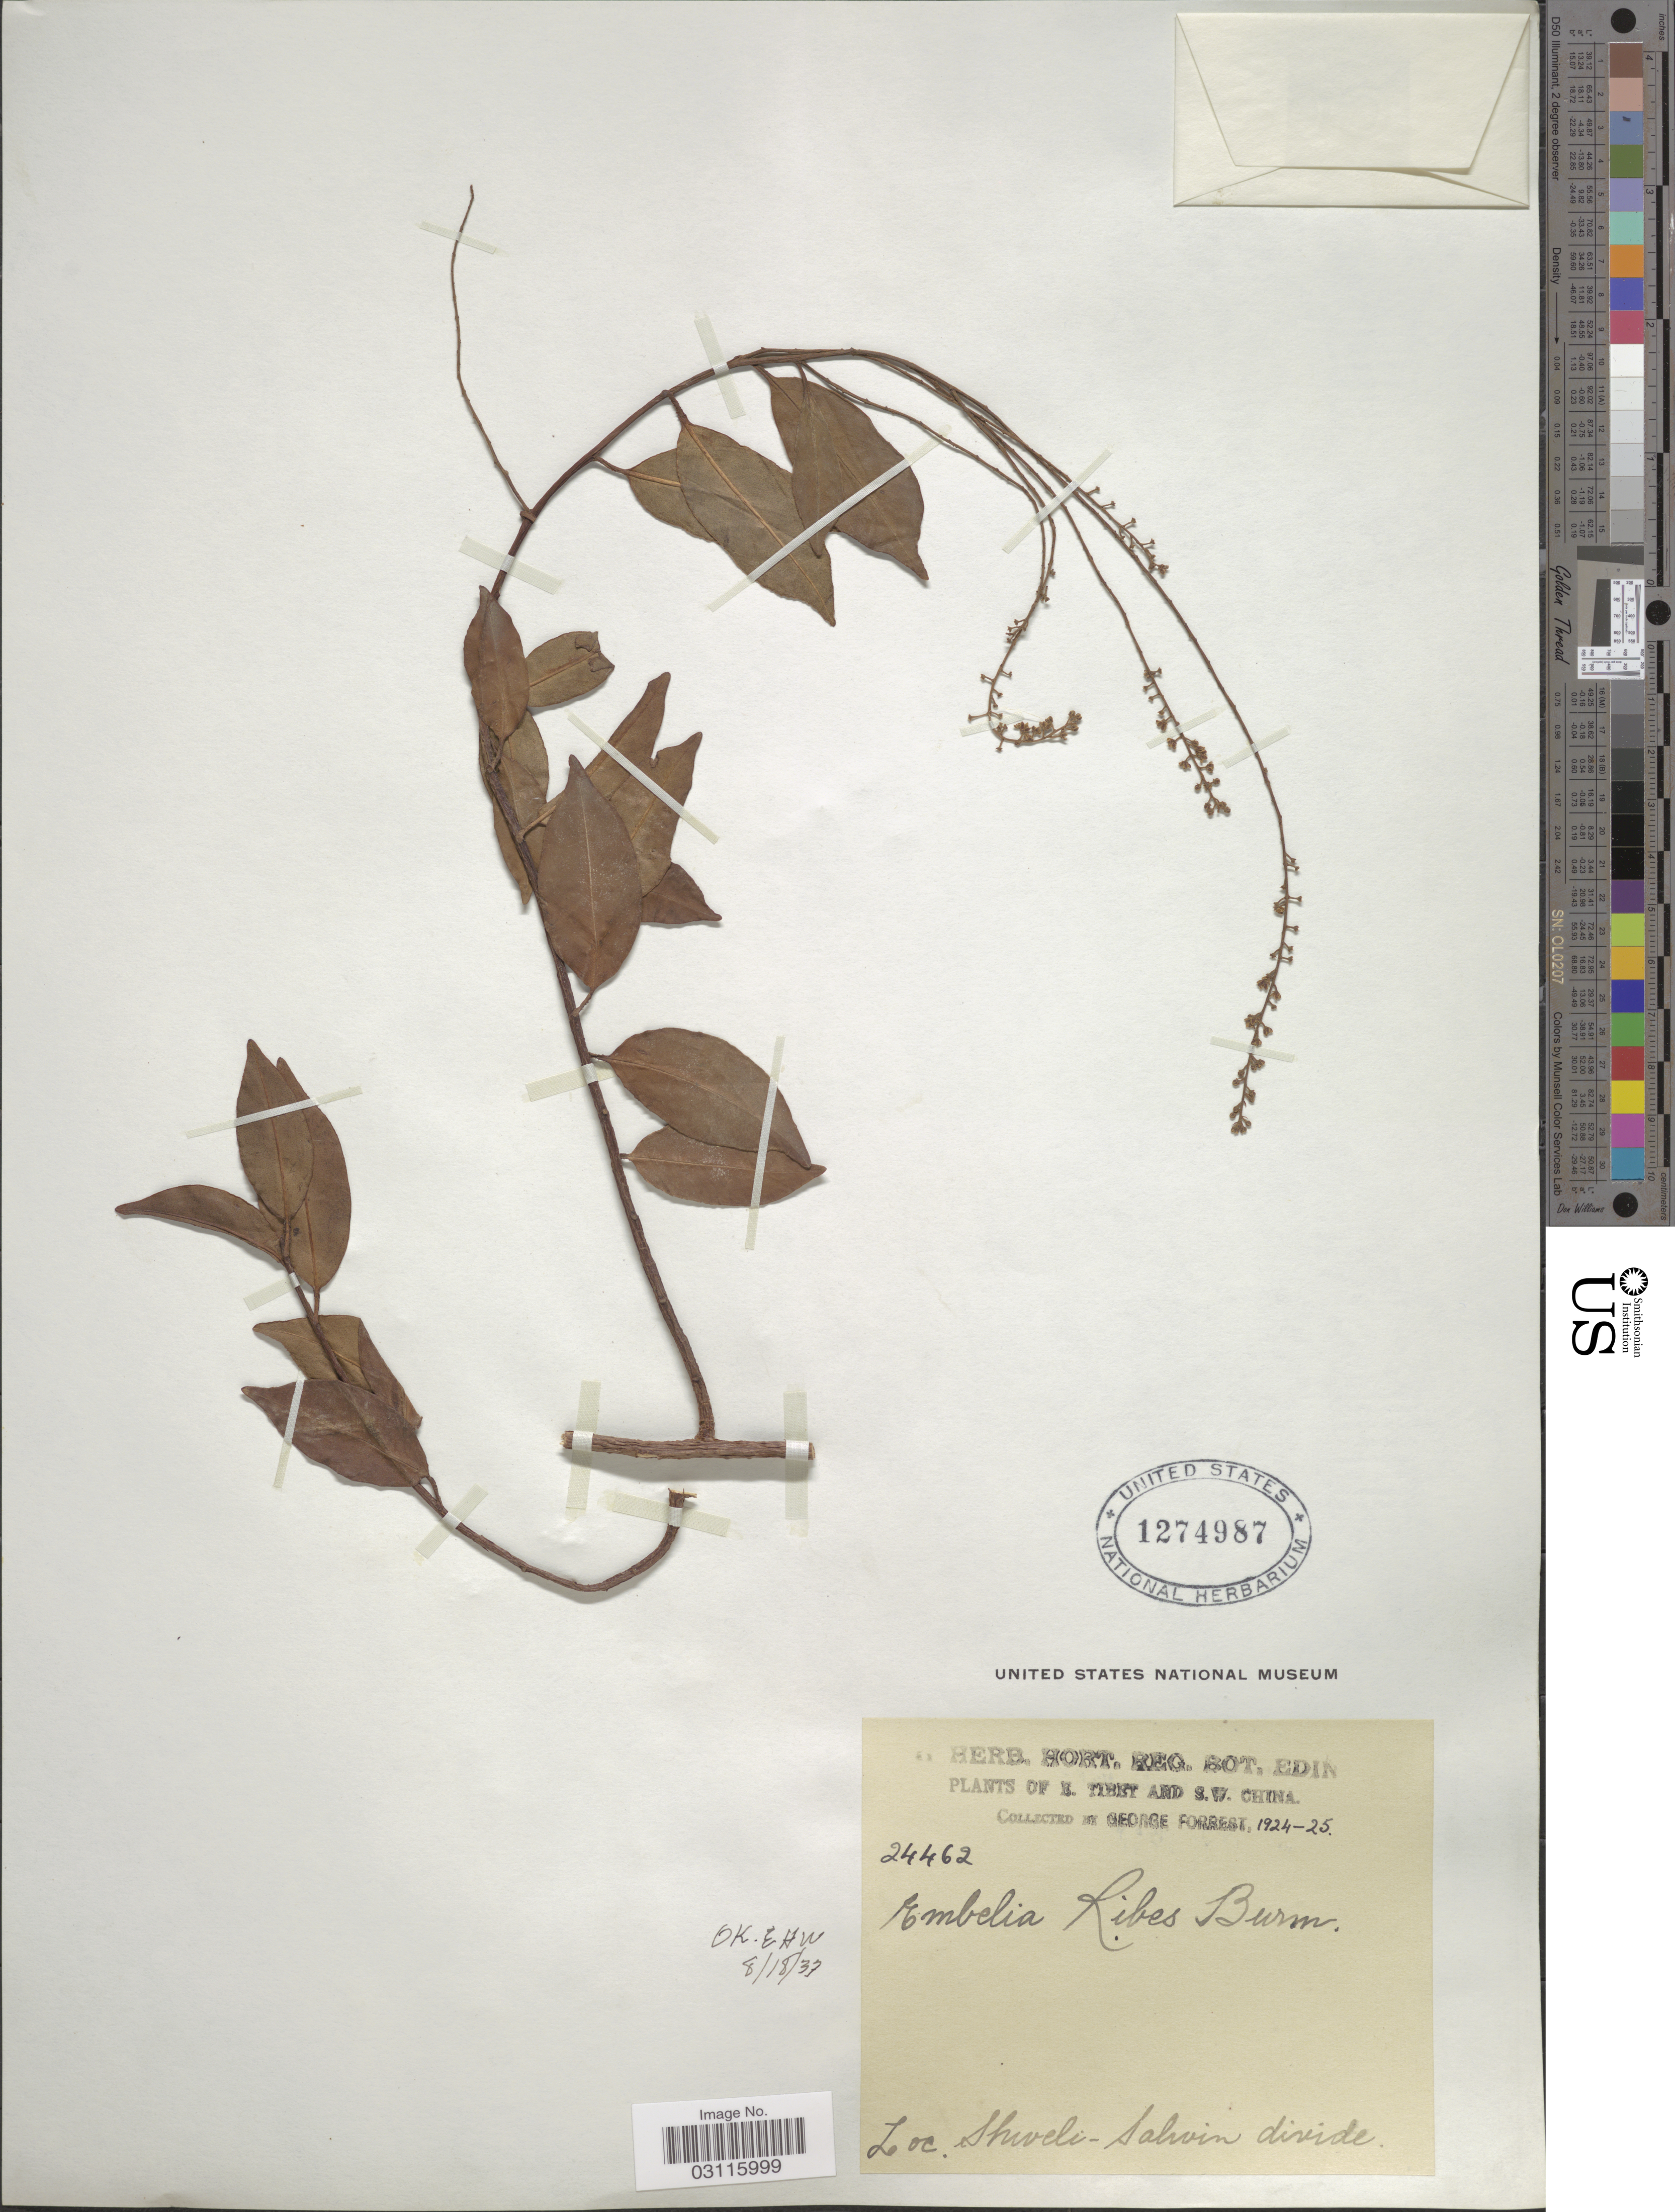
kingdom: Plantae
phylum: Tracheophyta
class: Magnoliopsida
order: Ericales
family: Primulaceae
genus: Embelia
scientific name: Embelia ribes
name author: Burm. f.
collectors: G. Forrest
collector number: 24462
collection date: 1924/1925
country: China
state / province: Xizang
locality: E. Tibet and S.W. China. Shweli-Salwin divide.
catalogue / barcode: US 1274987